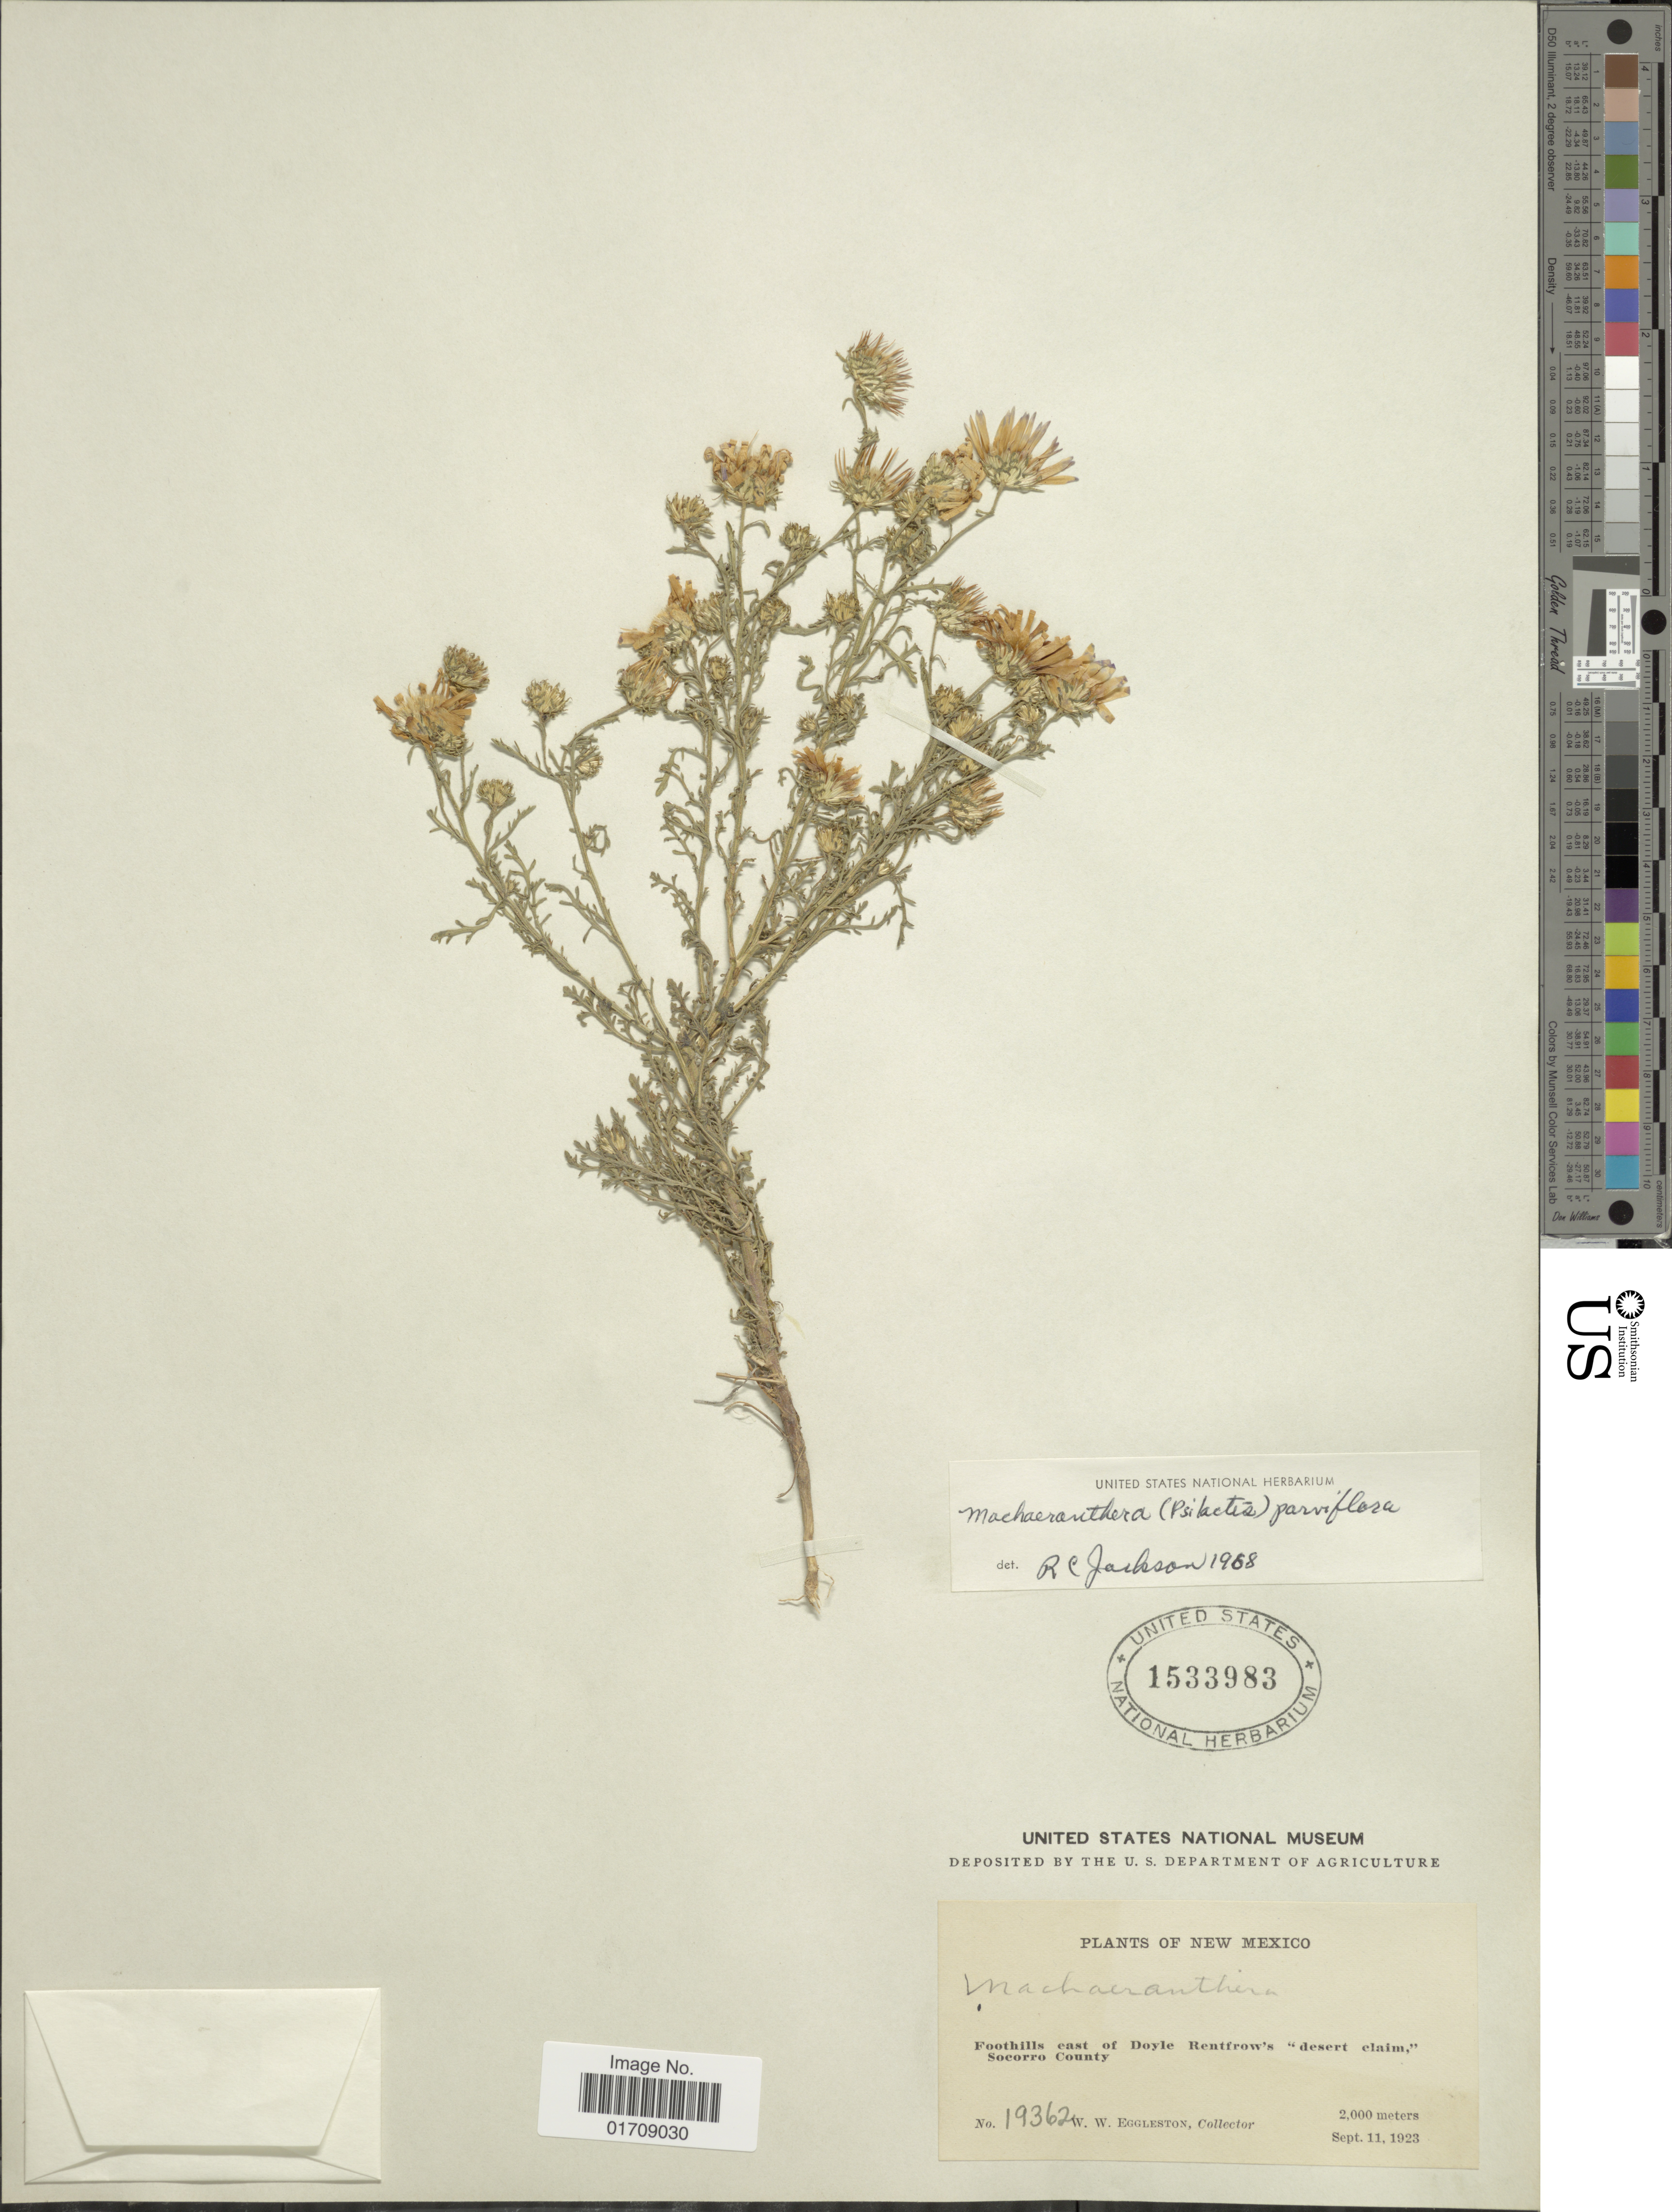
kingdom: Plantae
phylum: Tracheophyta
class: Magnoliopsida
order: Asterales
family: Asteraceae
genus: Machaeranthera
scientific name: Machaeranthera parviflora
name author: A. Gray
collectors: W. W. Eggleston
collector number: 19362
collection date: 1923-09-11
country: United States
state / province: New Mexico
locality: Foothills east of Doyle Rentfrow's desert claim, Socorro County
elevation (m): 2000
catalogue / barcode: US 1533983